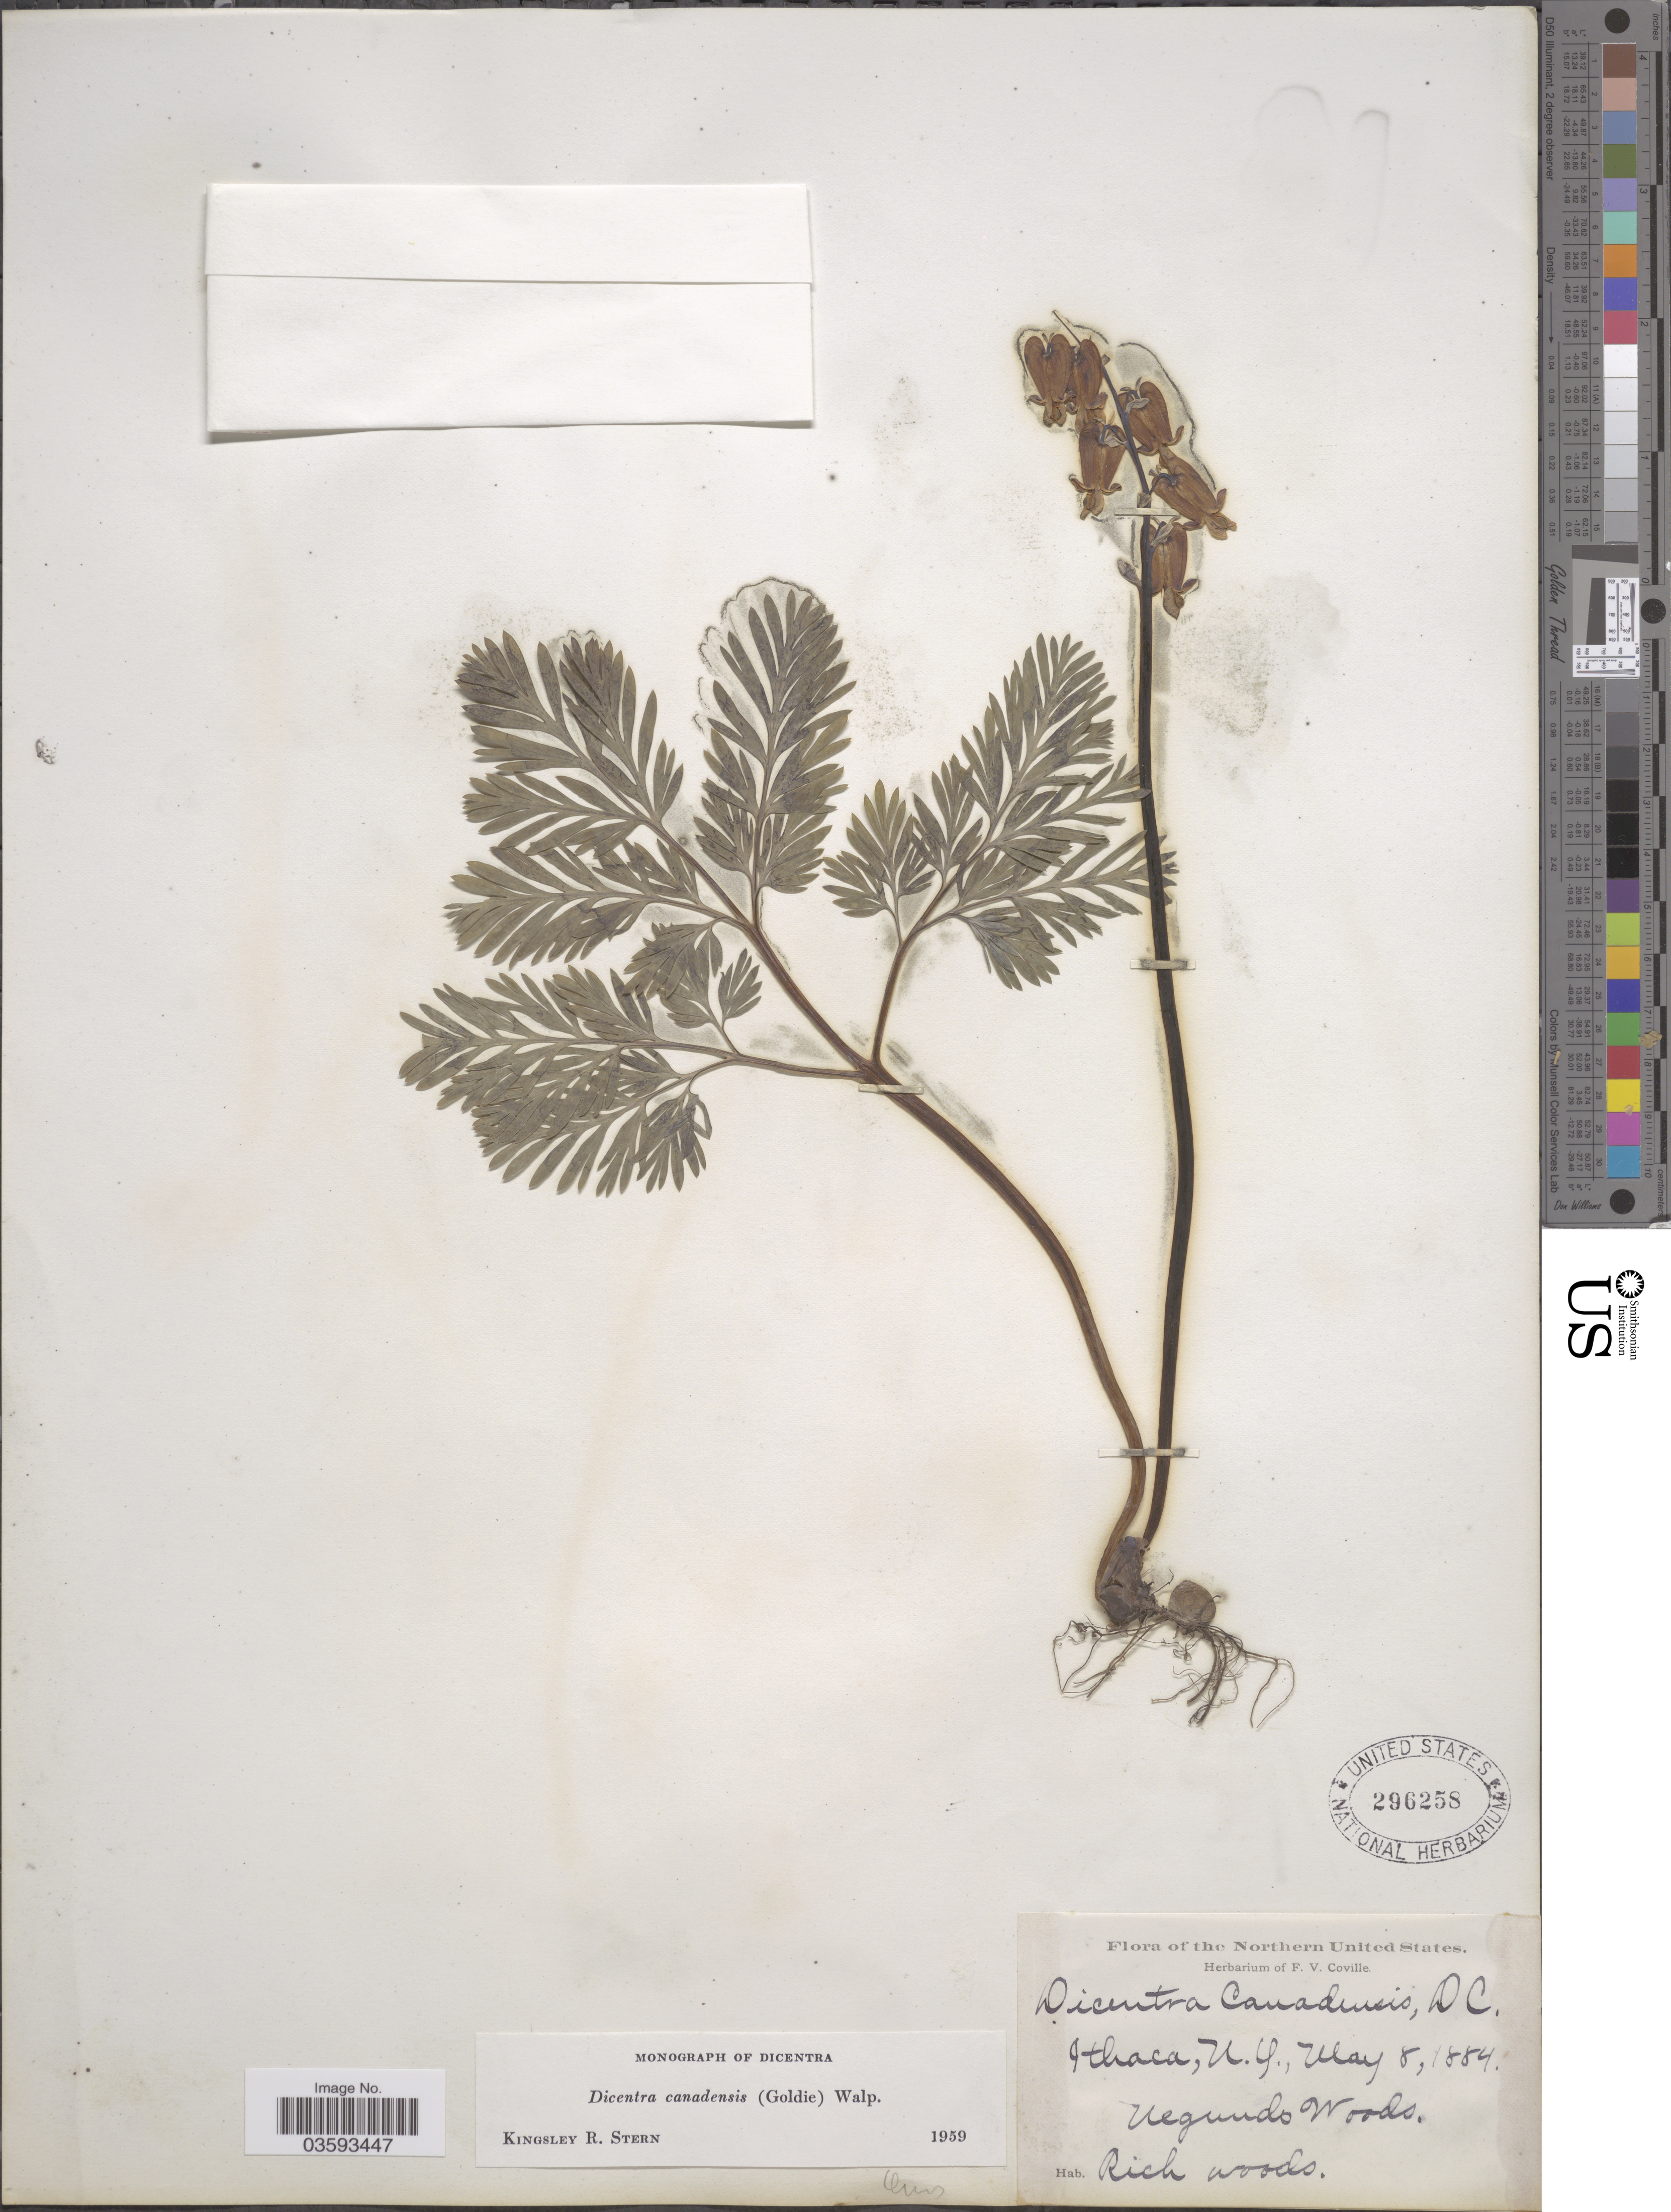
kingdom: Plantae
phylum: Tracheophyta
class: Magnoliopsida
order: Ranunculales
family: Papaveraceae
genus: Dicentra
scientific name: Dicentra canadensis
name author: (Goldie) Walp.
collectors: ex herb. F. V. Coville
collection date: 1884-05-08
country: United States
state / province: New York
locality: The Northern United States. Ithaca, Negundo Woods.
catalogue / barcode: US 296258